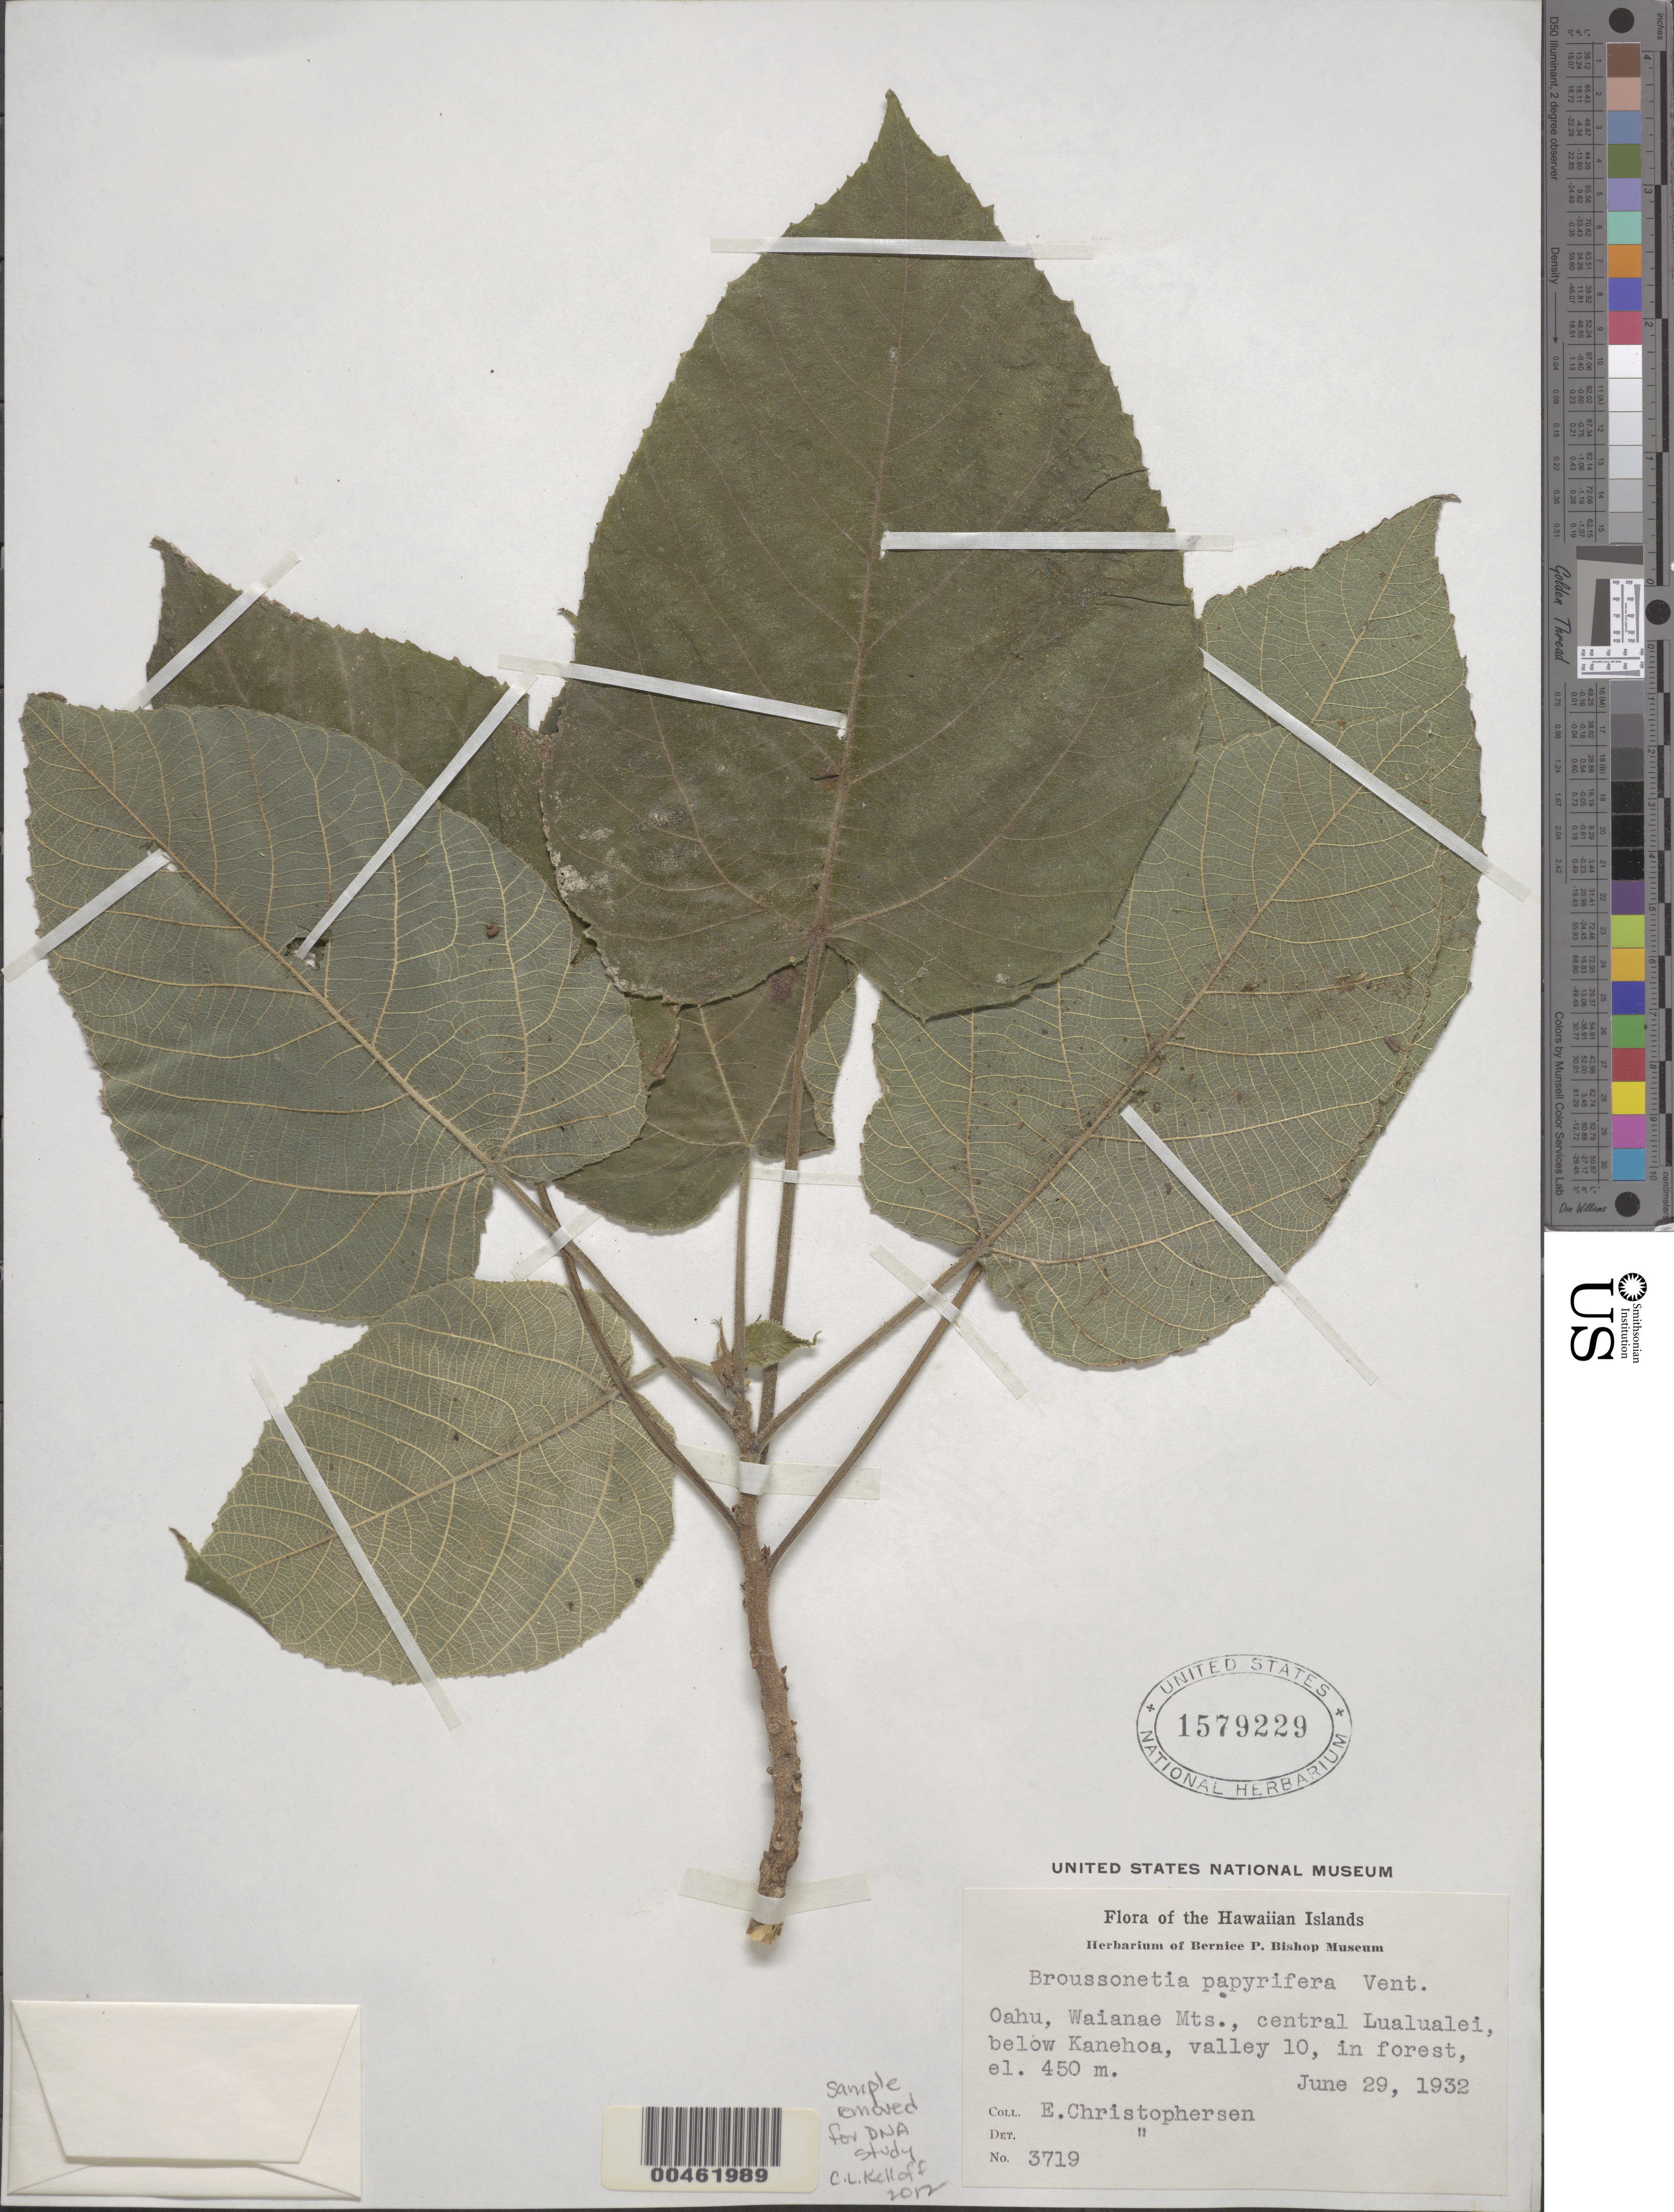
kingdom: Plantae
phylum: Tracheophyta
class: Magnoliopsida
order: Rosales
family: Moraceae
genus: Broussonetia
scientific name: Broussonetia papyrifera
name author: (L.) L'Hér. ex Vent.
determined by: Christophersen, Erling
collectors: E. Christophersen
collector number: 3719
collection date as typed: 29 Jun 1932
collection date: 1932-06-29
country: United States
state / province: Hawaii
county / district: Honolulu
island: Oahu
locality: Waianae Mts., central Lualualei, below Kanehoa, valley 10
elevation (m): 450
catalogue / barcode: US 1579229